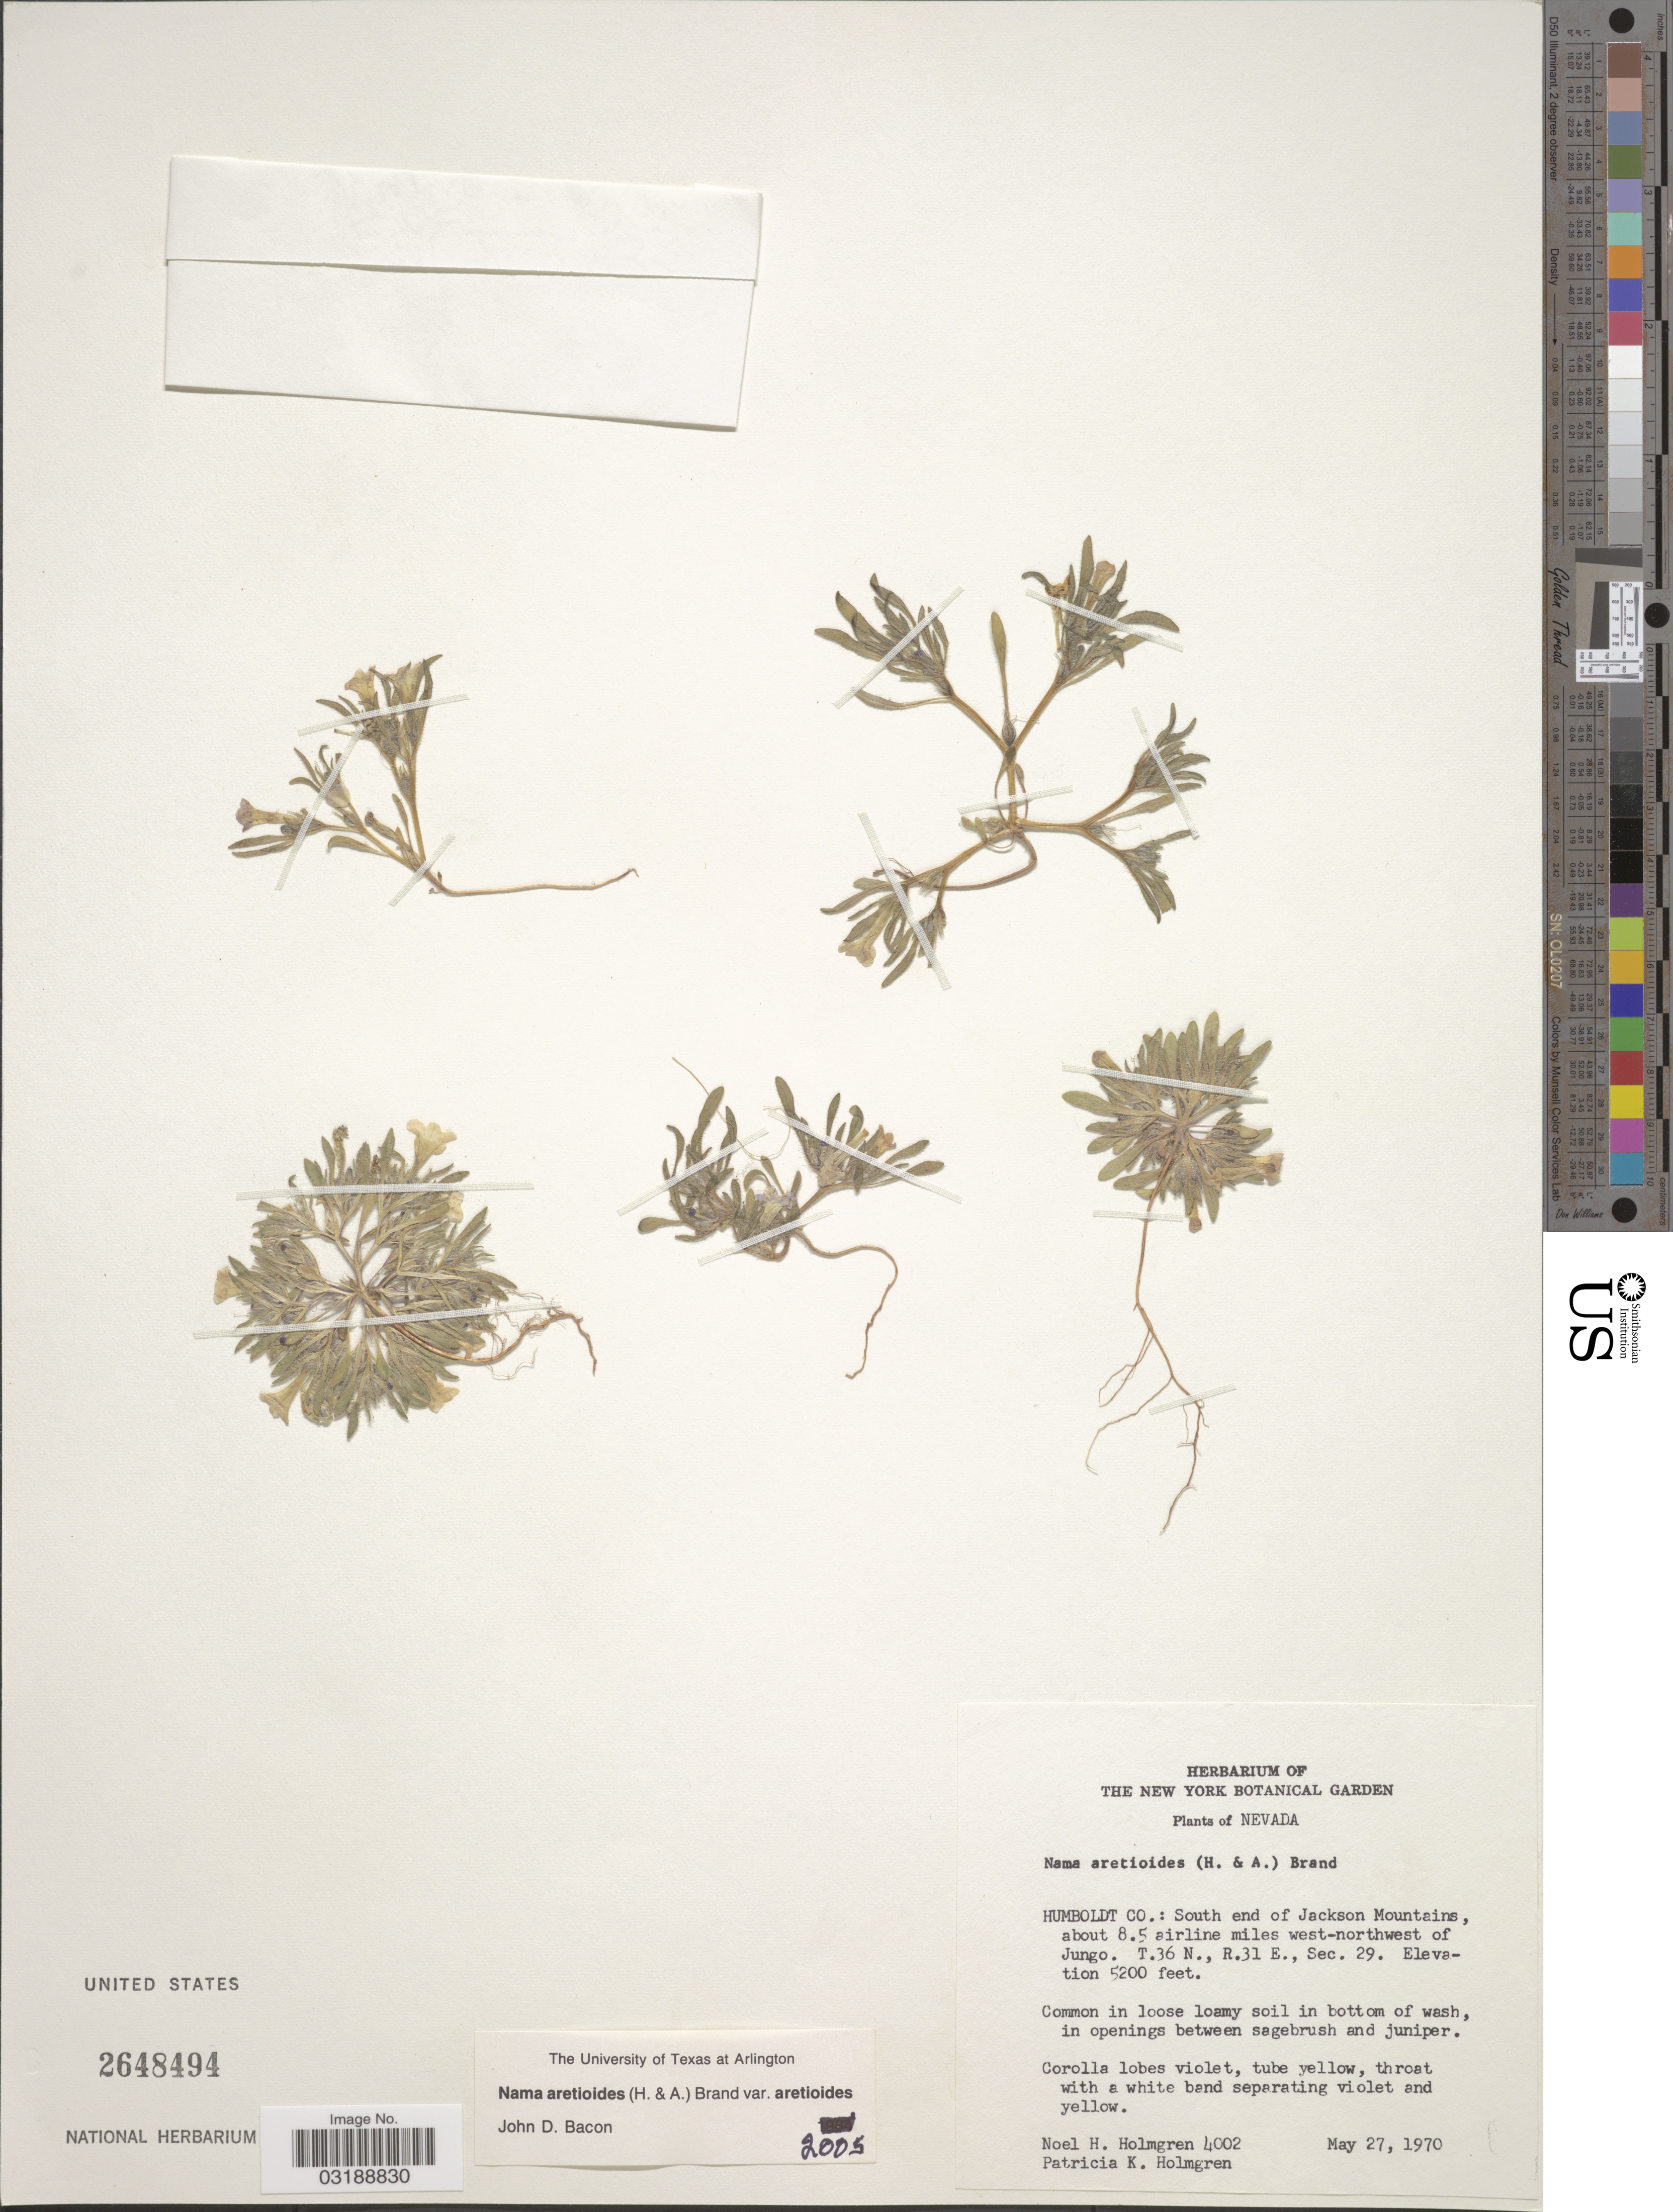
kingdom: Plantae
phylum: Tracheophyta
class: Magnoliopsida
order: Boraginales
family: Namaceae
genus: Nama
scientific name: Nama aretioides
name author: (Hook. & Arn.) Brand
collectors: N. H. Holmgren & P. K. Holmgren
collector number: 4002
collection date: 1970-05-27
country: United States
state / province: Nevada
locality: Humboldt Co.: South end of Jackson Mountains, about 8.5 airline miles west-northwest of Jungo. T. 36 N., R. 31 E., Sec. 29.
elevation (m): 1585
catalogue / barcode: US 2648494